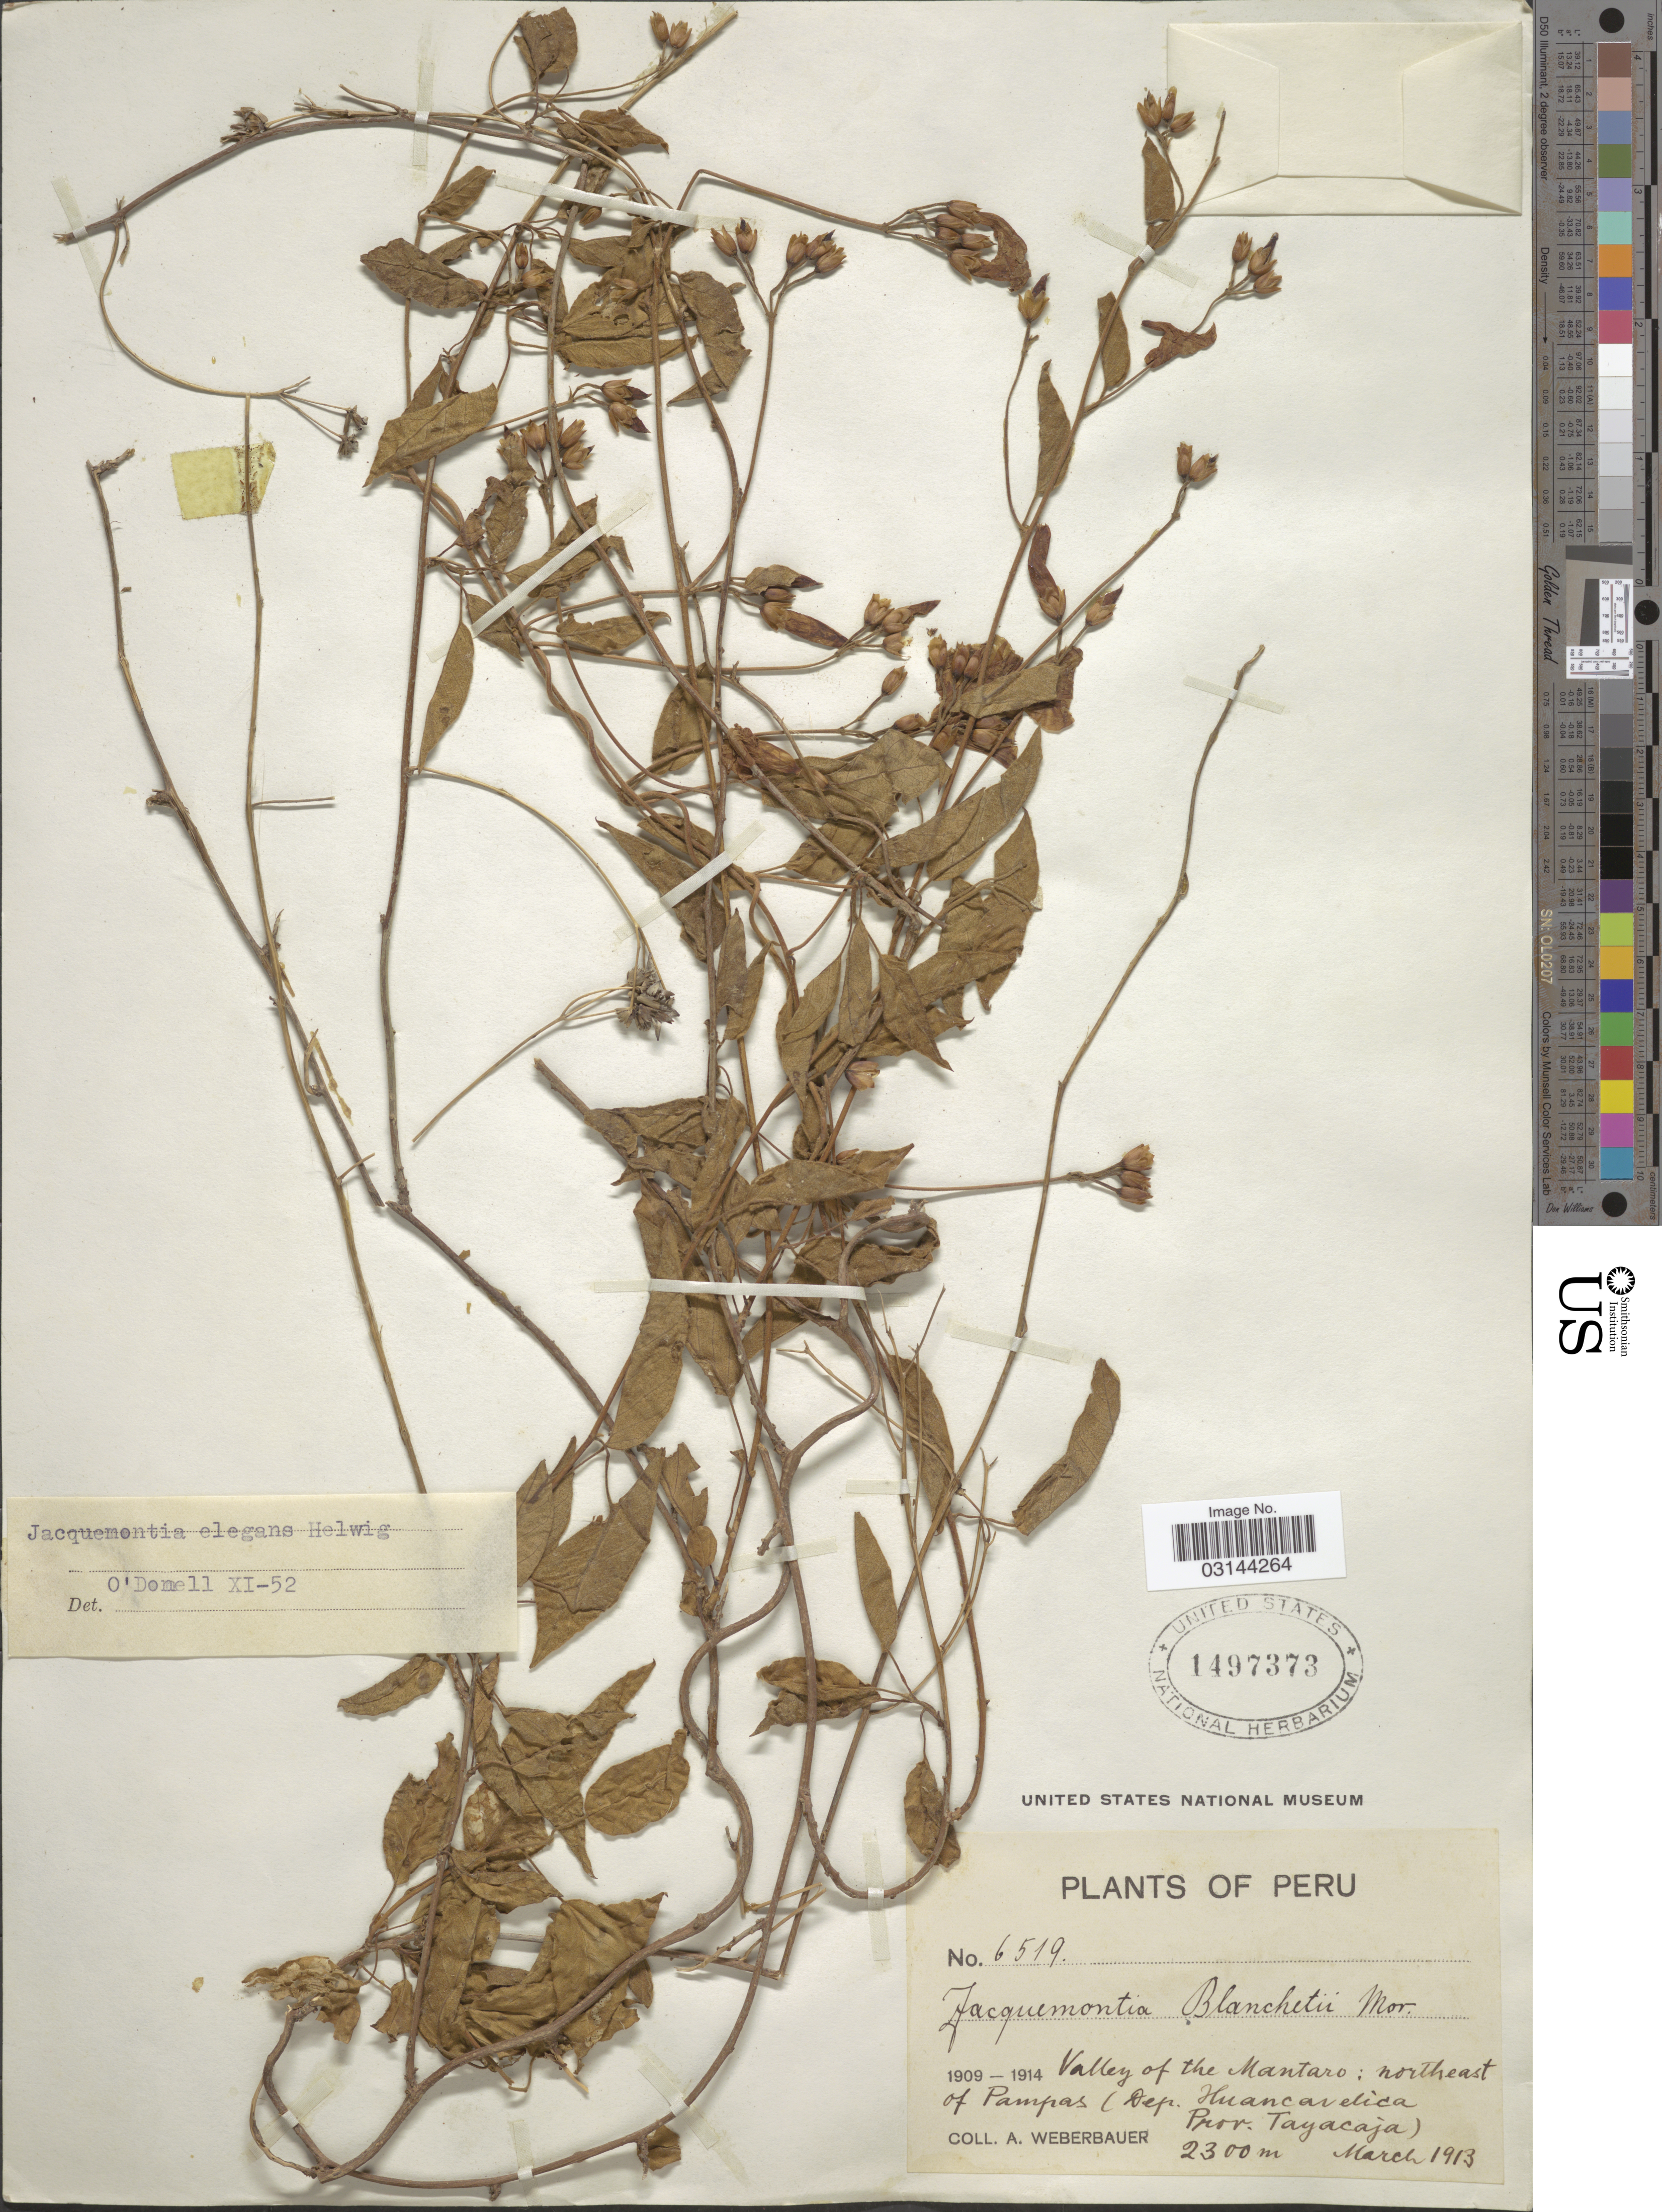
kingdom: Plantae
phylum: Tracheophyta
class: Magnoliopsida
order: Solanales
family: Convolvulaceae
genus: Jacquemontia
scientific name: Jacquemontia elegans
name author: Helwig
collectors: A. Weberbauer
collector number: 6519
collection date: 1913-03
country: Peru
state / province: Huancavelica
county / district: Tayacaja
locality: Valley of the Mantaro: northeast of Pampas (Dep. Huancavelica, Prov. Tayacaja).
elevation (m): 2300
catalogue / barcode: US 1497373